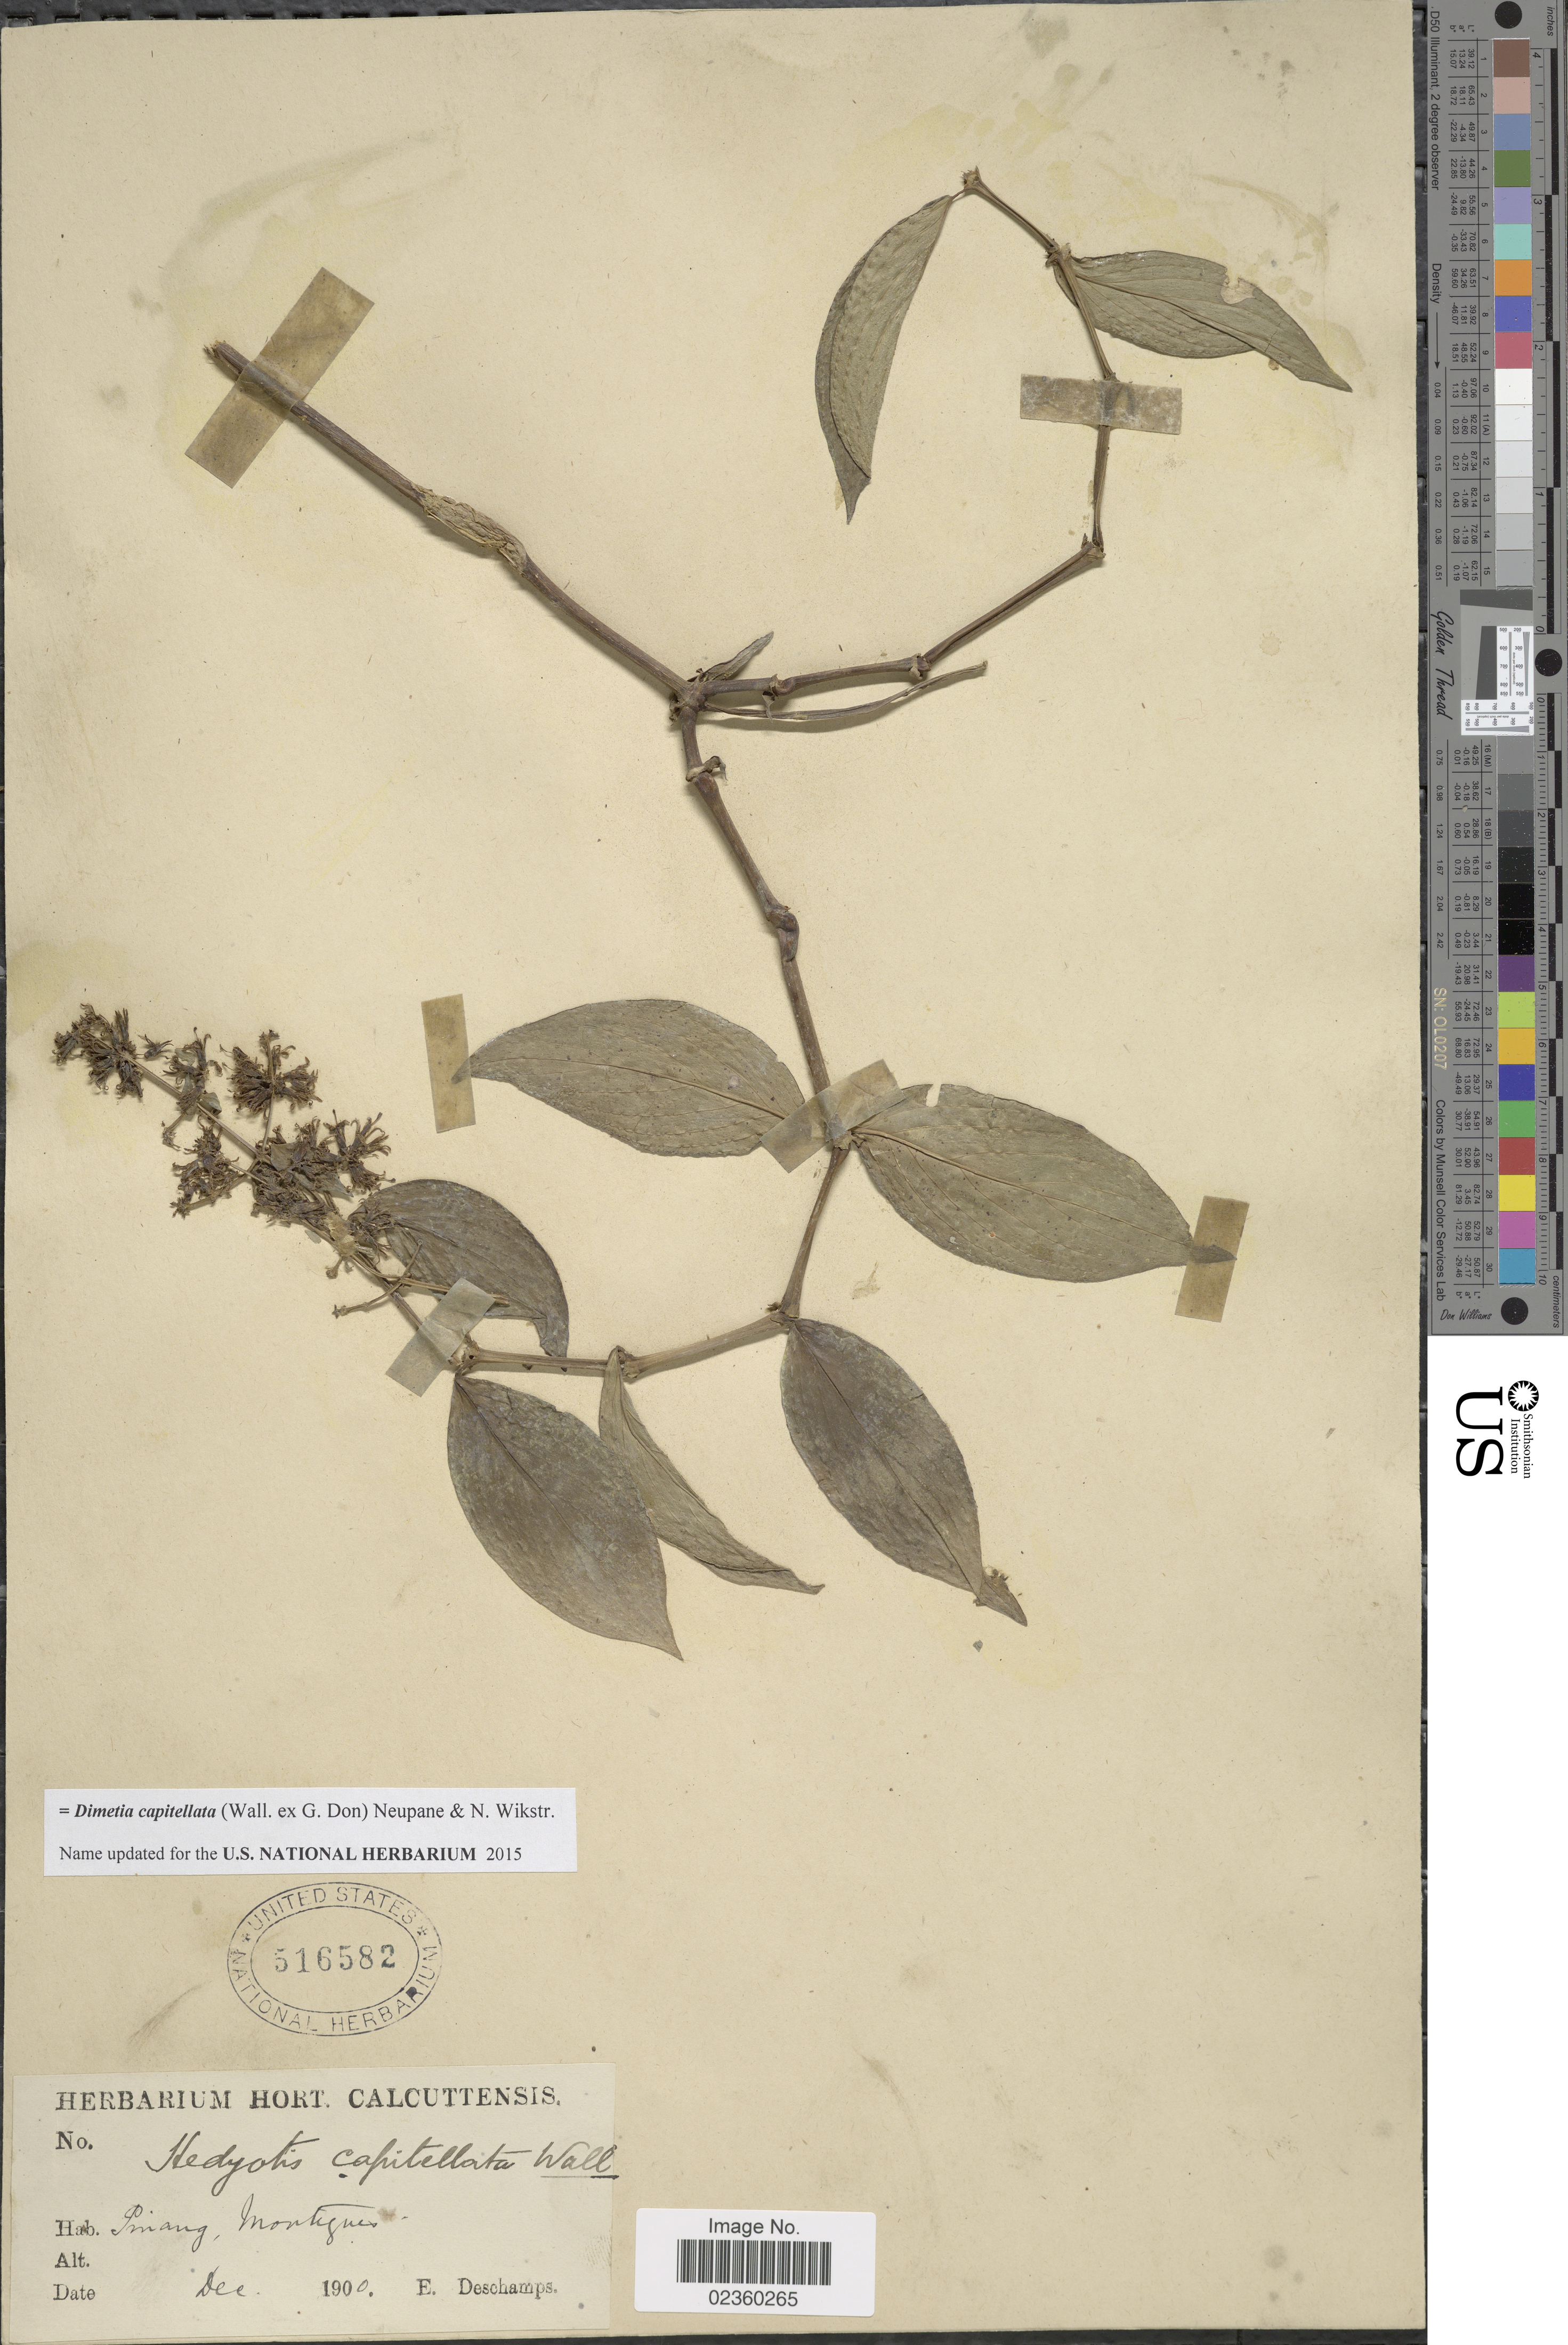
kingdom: Plantae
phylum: Tracheophyta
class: Magnoliopsida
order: Gentianales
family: Rubiaceae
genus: Dimetia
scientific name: Dimetia capitellata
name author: (Wall. ex G. Don) Neupane & N. Wikstr.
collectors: E. Deschamps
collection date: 1900-12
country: Malaysia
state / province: Pinang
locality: Montegnes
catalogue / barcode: US 516582